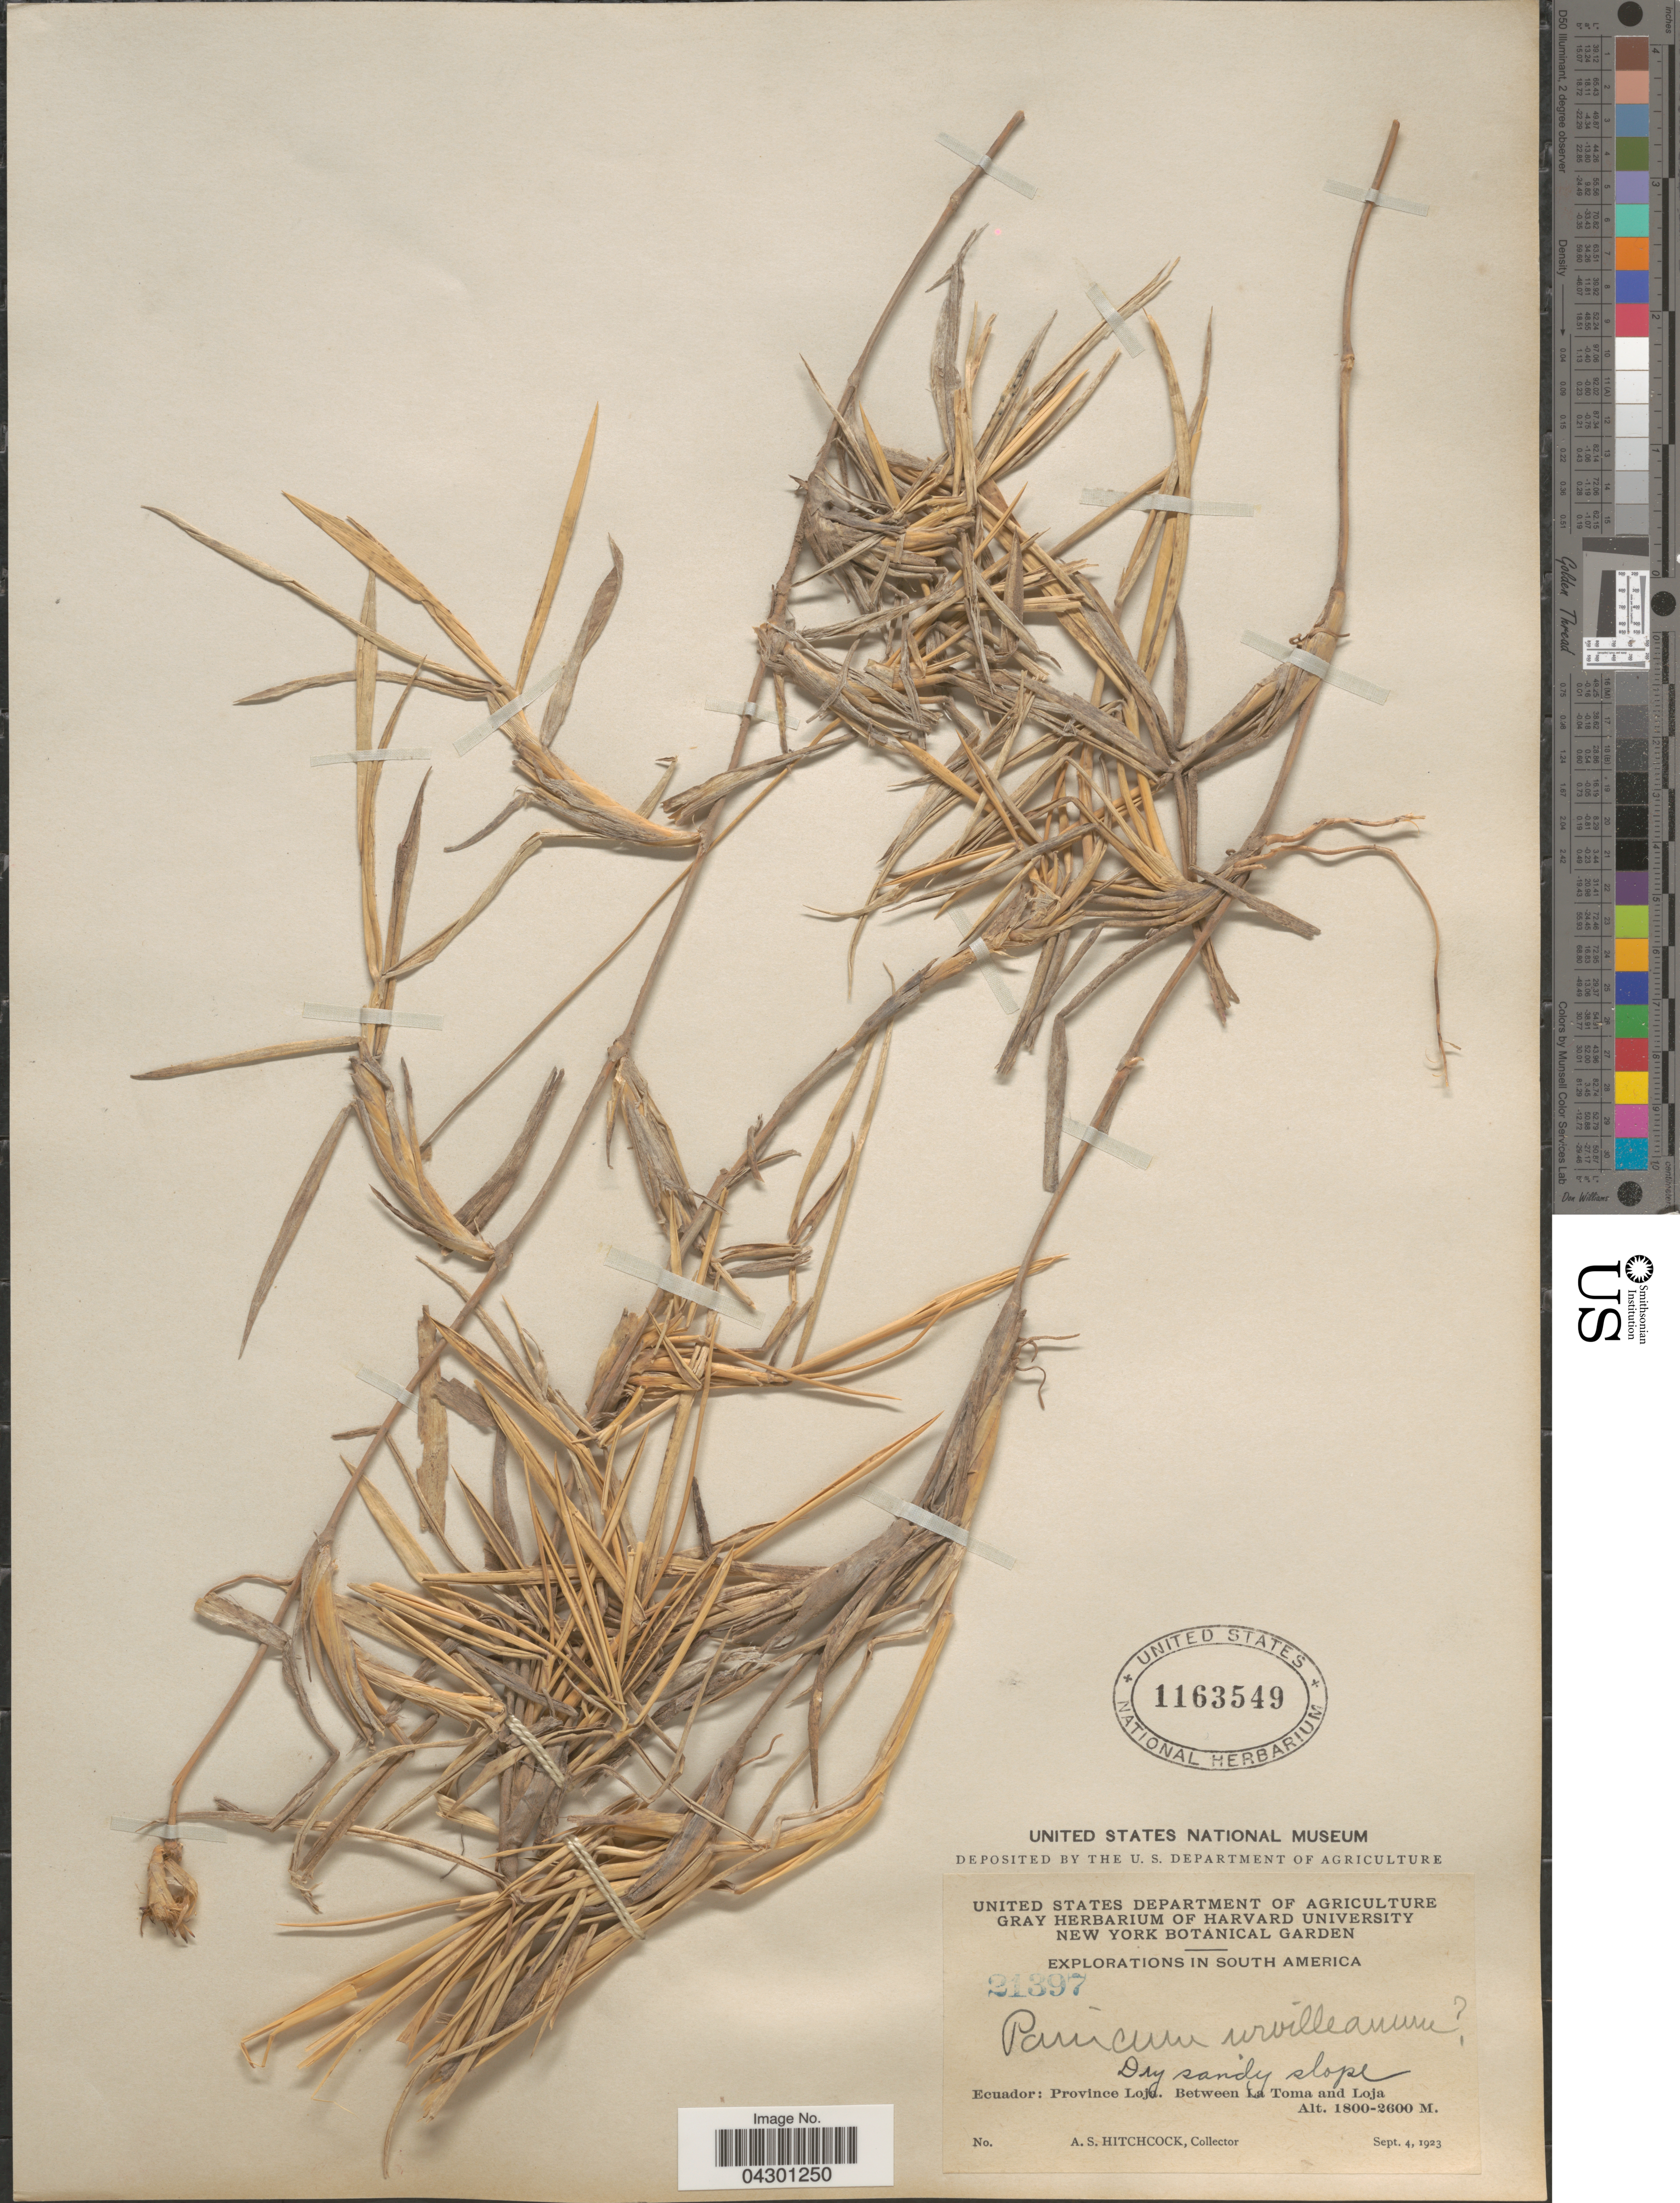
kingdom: Plantae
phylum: Tracheophyta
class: Liliopsida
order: Poales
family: Poaceae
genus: Panicum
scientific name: Panicum urvilleanum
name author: Kunth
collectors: A. S. Hitchcock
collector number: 21397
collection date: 1923-09-04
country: Ecuador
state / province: Loja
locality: Explorations in South America. Between La Toma and Loja.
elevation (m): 1800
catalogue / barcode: US 1163549